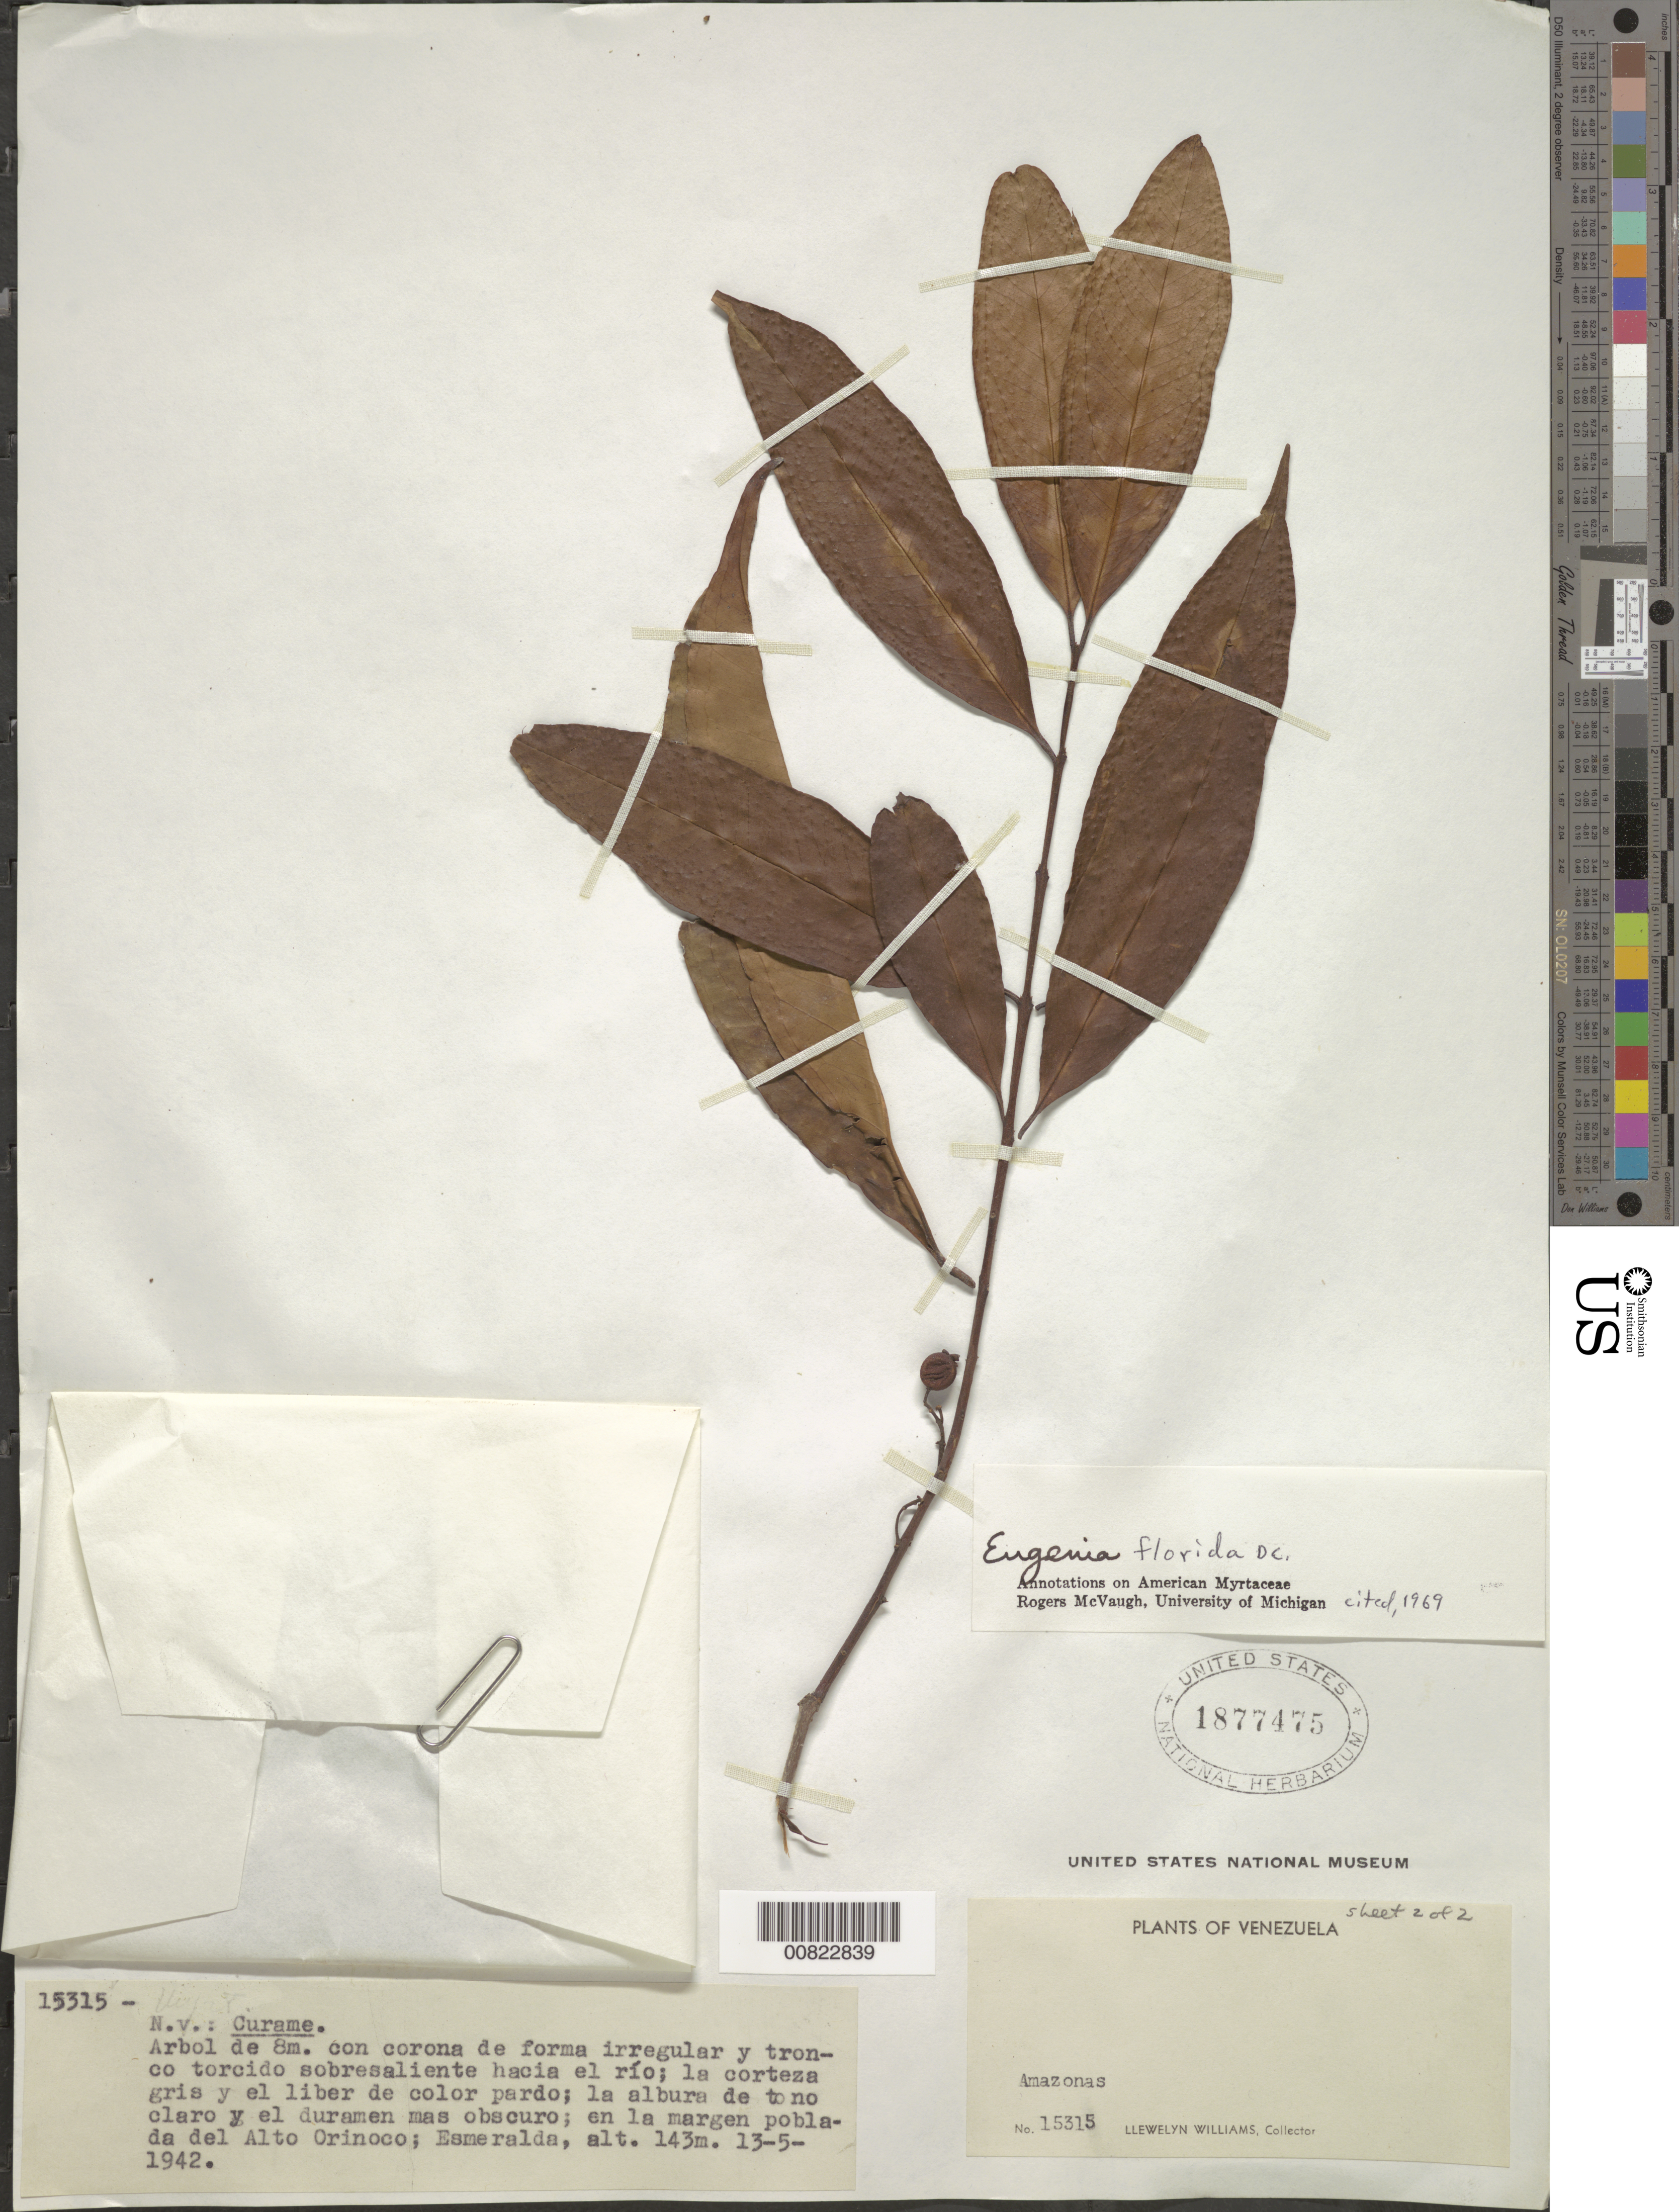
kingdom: Plantae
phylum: Tracheophyta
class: Magnoliopsida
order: Myrtales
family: Myrtaceae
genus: Eugenia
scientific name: Eugenia florida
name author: DC.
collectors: Ll. Williams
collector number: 15315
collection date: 1942-05-13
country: Venezuela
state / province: Amazonas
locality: En la margen poblada del Alto Orinoco; Esmeralda.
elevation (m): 143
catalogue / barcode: US 1877475